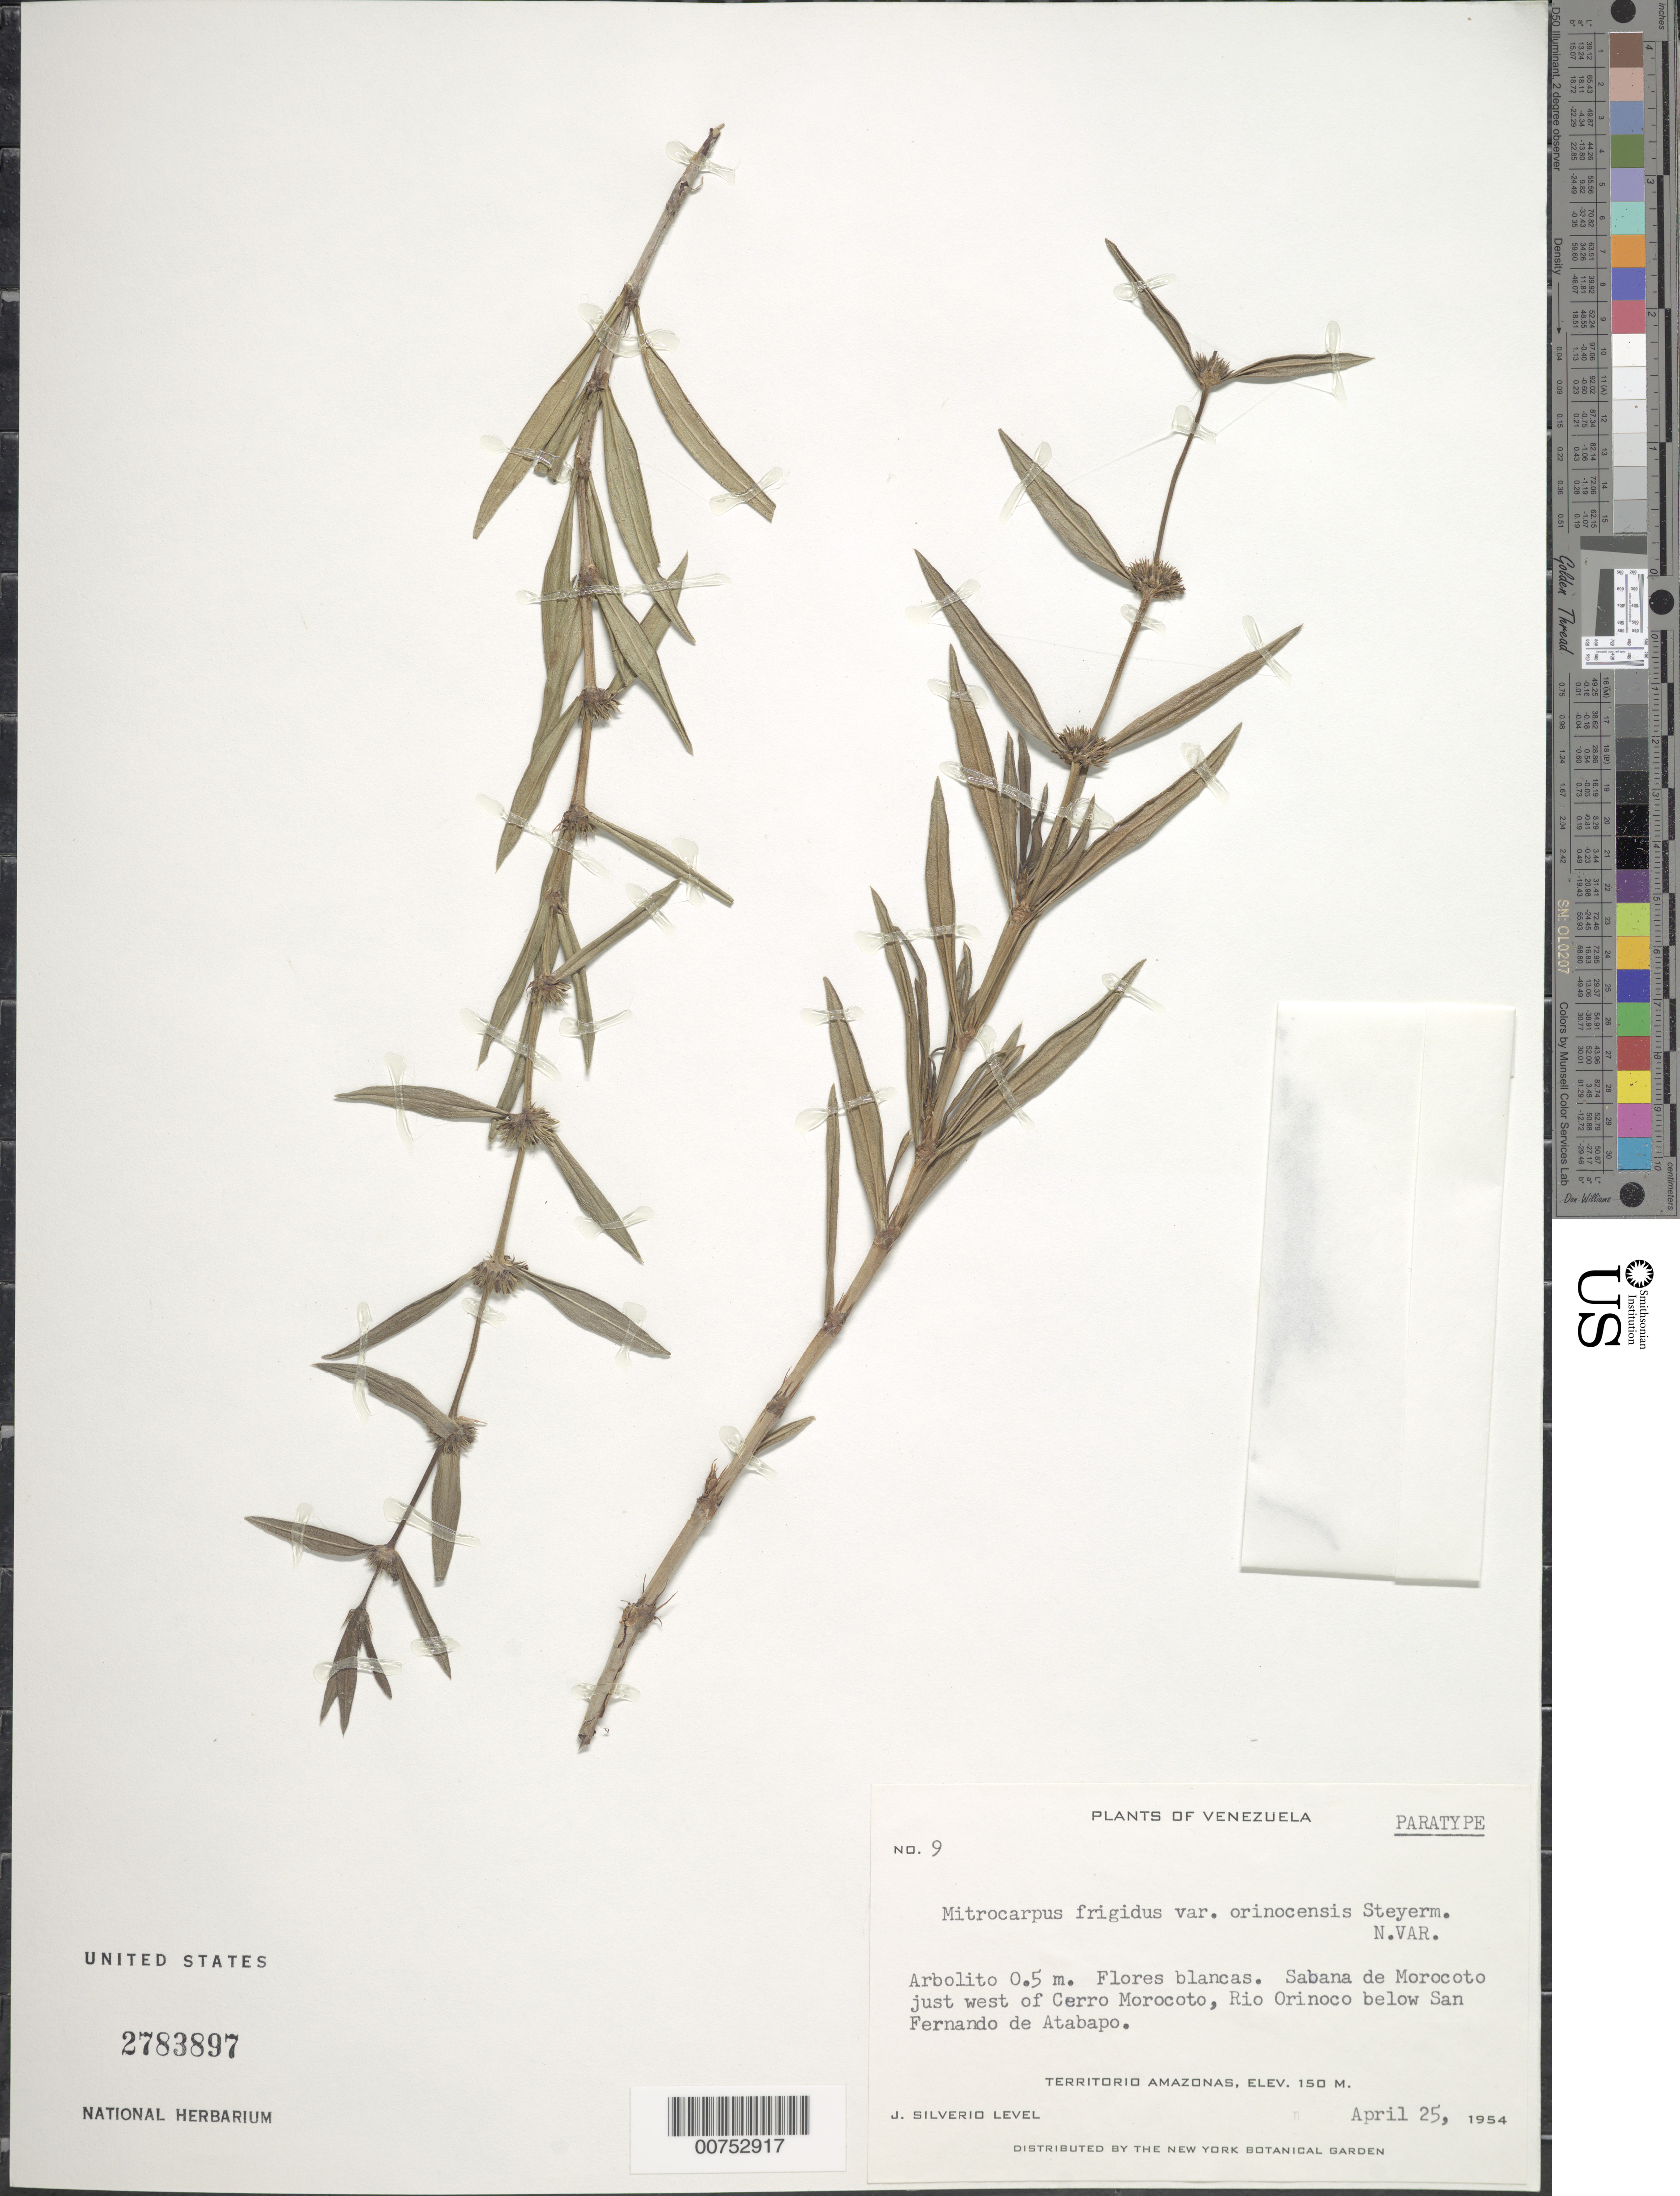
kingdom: Plantae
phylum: Tracheophyta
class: Magnoliopsida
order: Gentianales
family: Rubiaceae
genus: Mitracarpus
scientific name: Mitracarpus frigidus var. orinocensis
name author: Steyerm.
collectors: J. Silverio L.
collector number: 9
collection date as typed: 25-Apr-54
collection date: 1954-04-25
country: Venezuela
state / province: Amazonas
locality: Río Orinoco, Sabana de Morocoto, W of Cerro Morocoto, below San Fernando de Atabapo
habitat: Savanna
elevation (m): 150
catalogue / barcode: US 2783897